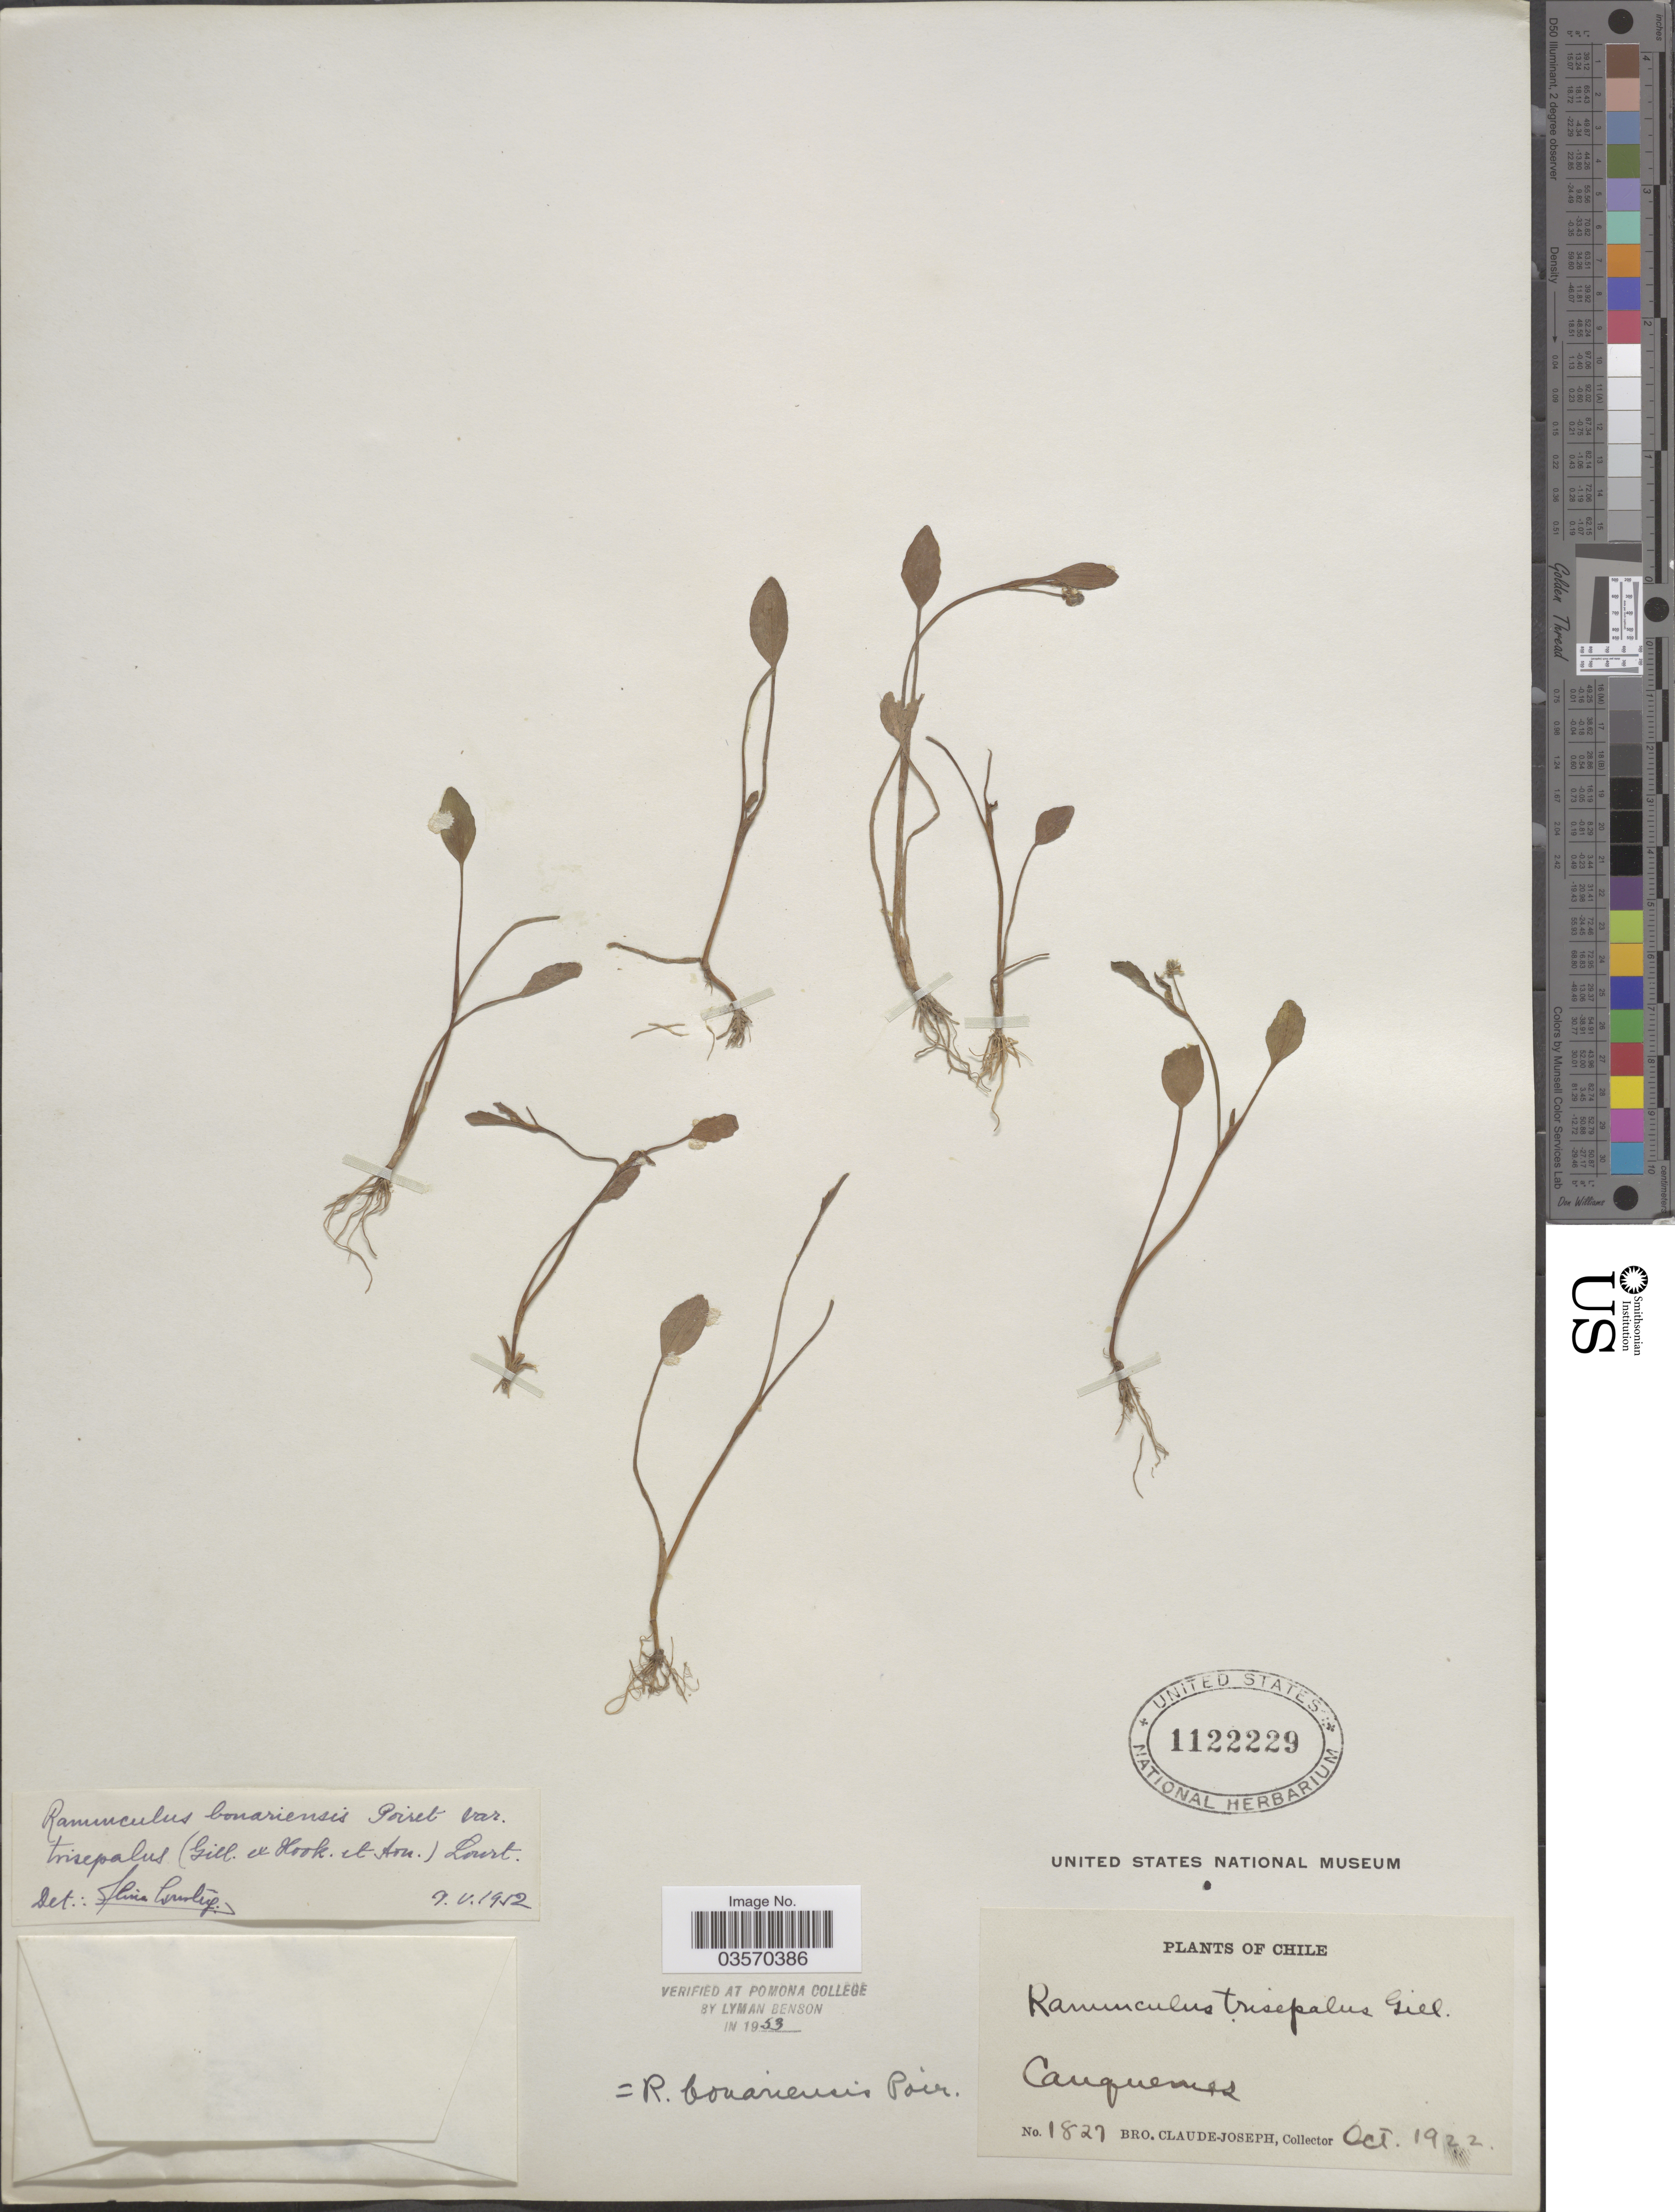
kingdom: Plantae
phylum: Tracheophyta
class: Magnoliopsida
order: Ranunculales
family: Ranunculaceae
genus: Ranunculus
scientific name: Ranunculus bonariensis var. trisepalus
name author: (Gillies ex Hook. & Arn.) Lourteig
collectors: Bro. Claude-Joseph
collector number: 1827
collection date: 1922-10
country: Chile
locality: Cauquemes.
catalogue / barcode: US 1122229